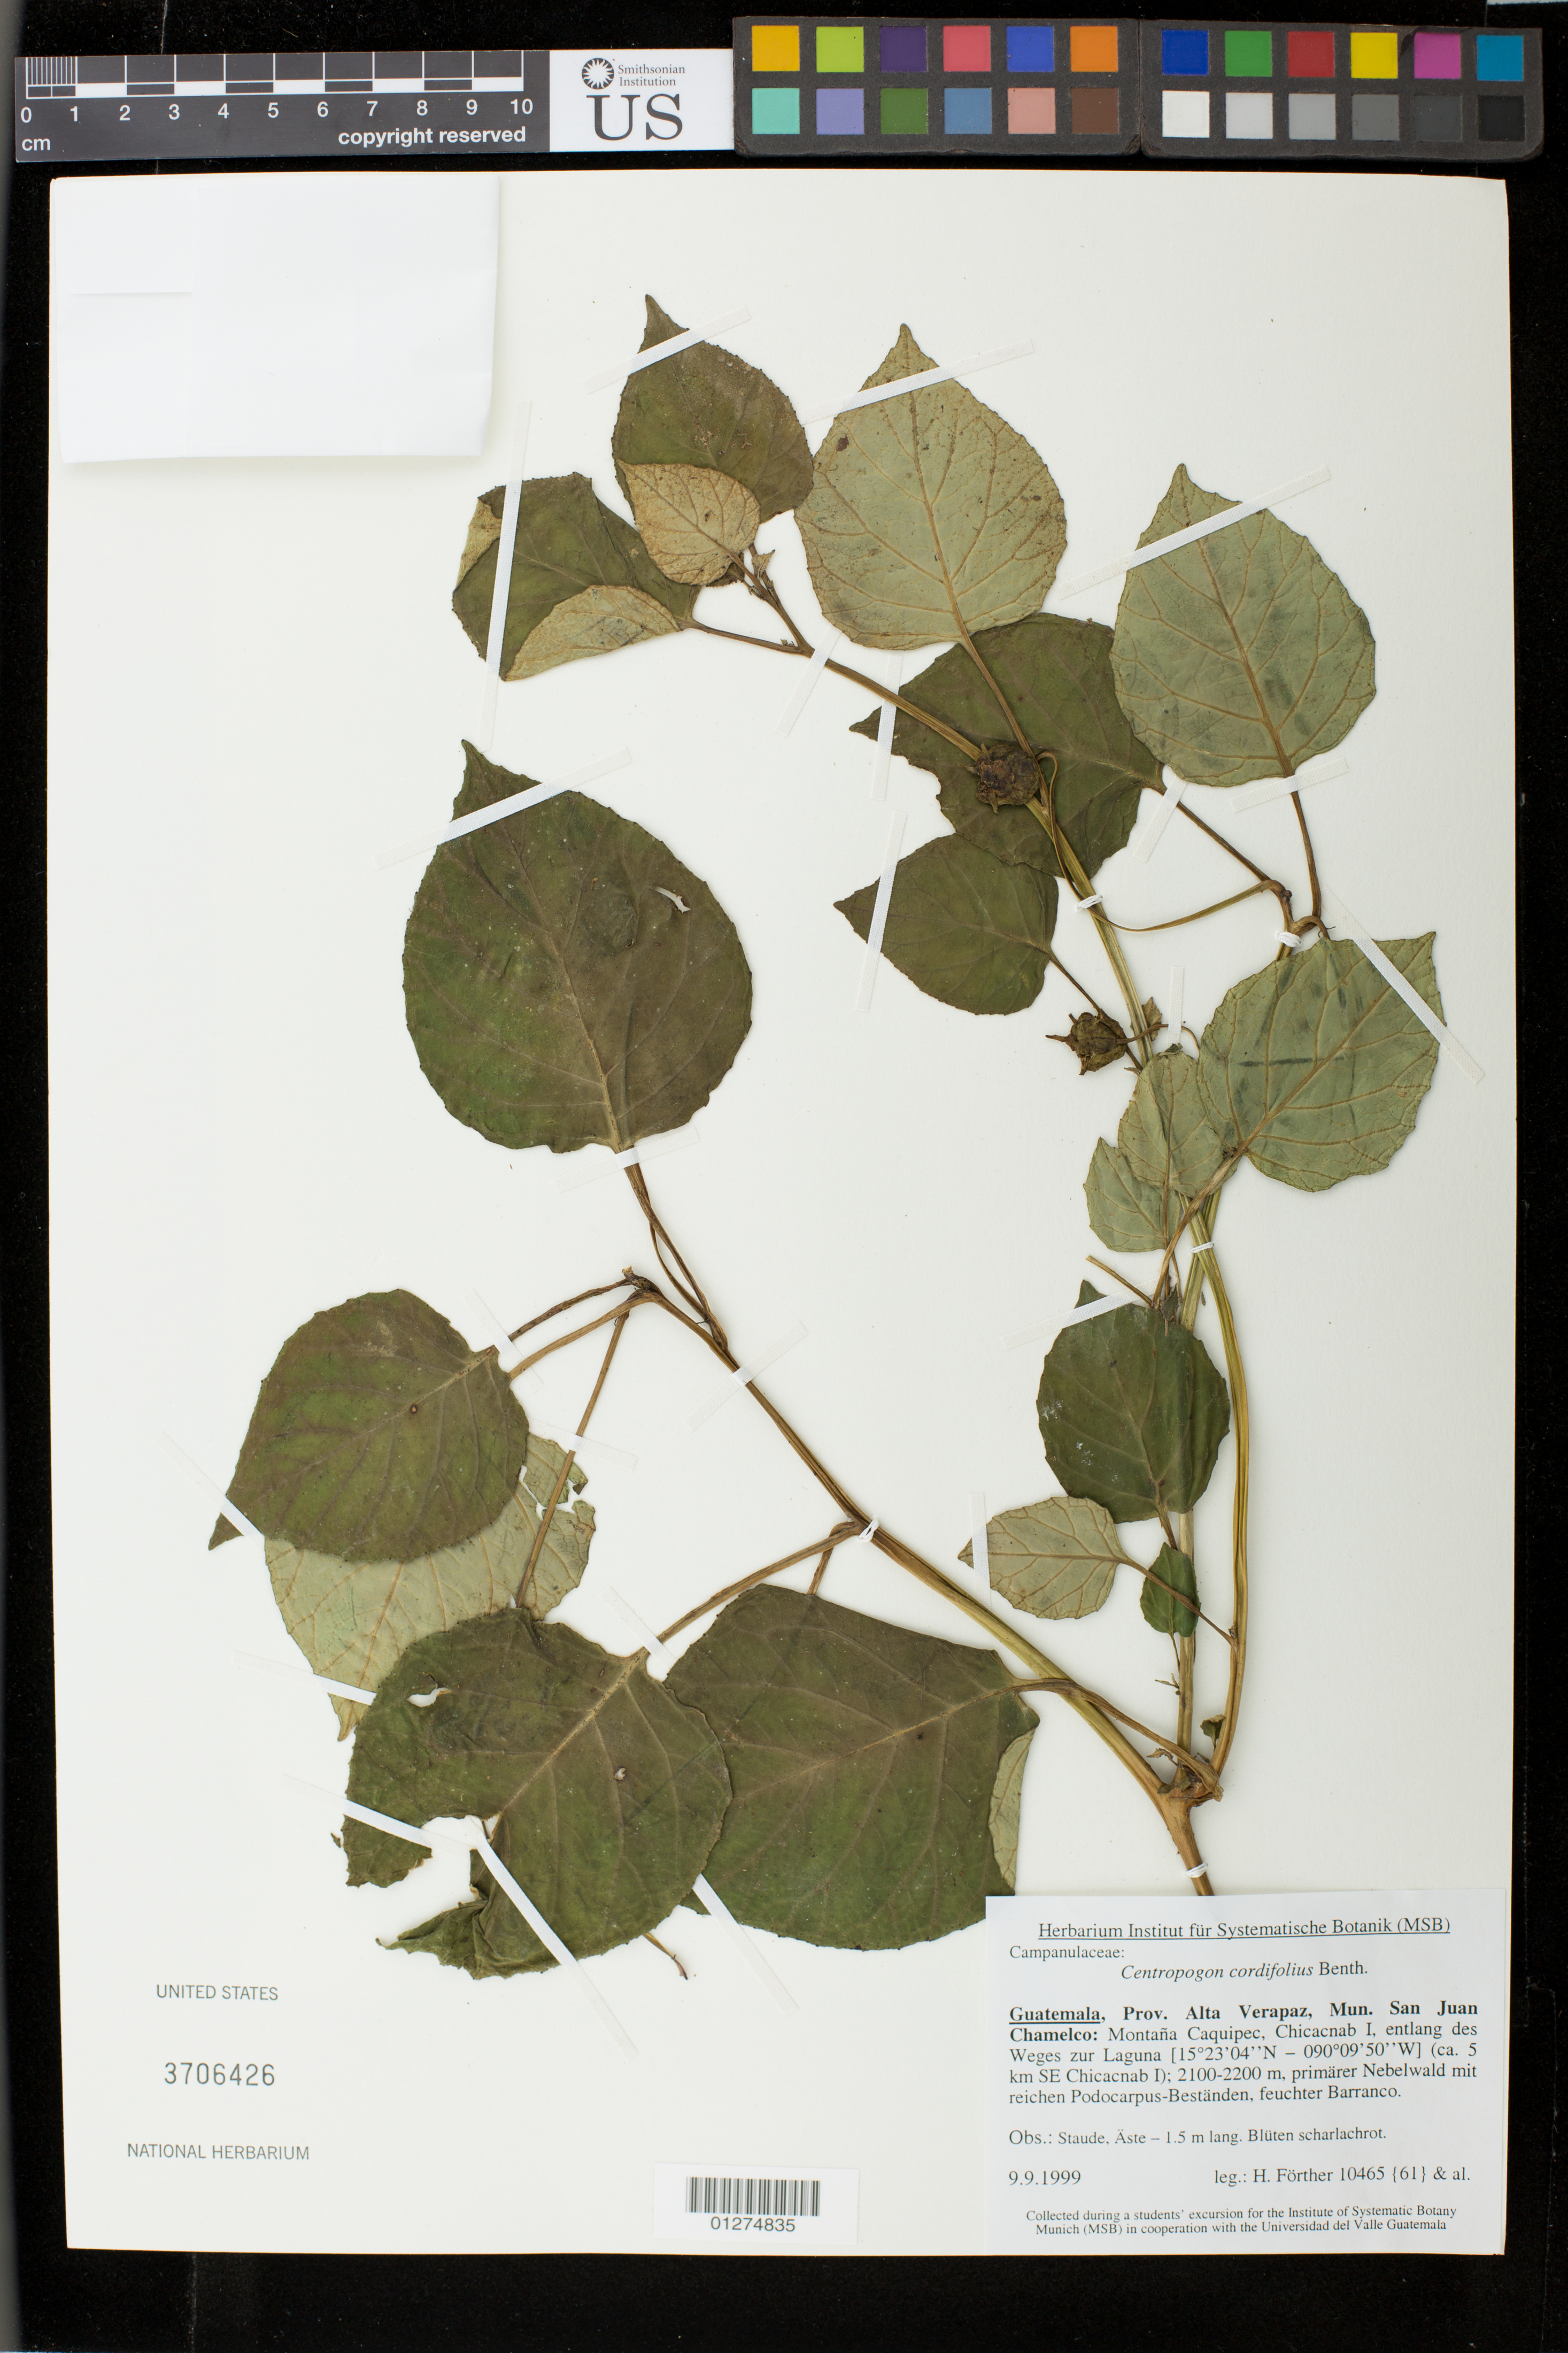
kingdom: Plantae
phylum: Tracheophyta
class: Magnoliopsida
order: Asterales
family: Campanulaceae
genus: Centropogon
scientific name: Centropogon cordifolius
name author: Benth.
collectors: H. Förther et al.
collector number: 10465 {61}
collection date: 1999-09-09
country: Guatemala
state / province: Alta Verapaz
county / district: San Juan Chamelco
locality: Montana Caquipec, Chicacnab I, entlang des Weges zur Laguna [15 23' 04" N - 090 09' 50" W] (ca. 5 km SE Chicacnab I)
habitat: primarer Nebelwald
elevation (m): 2100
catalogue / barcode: US 3706426